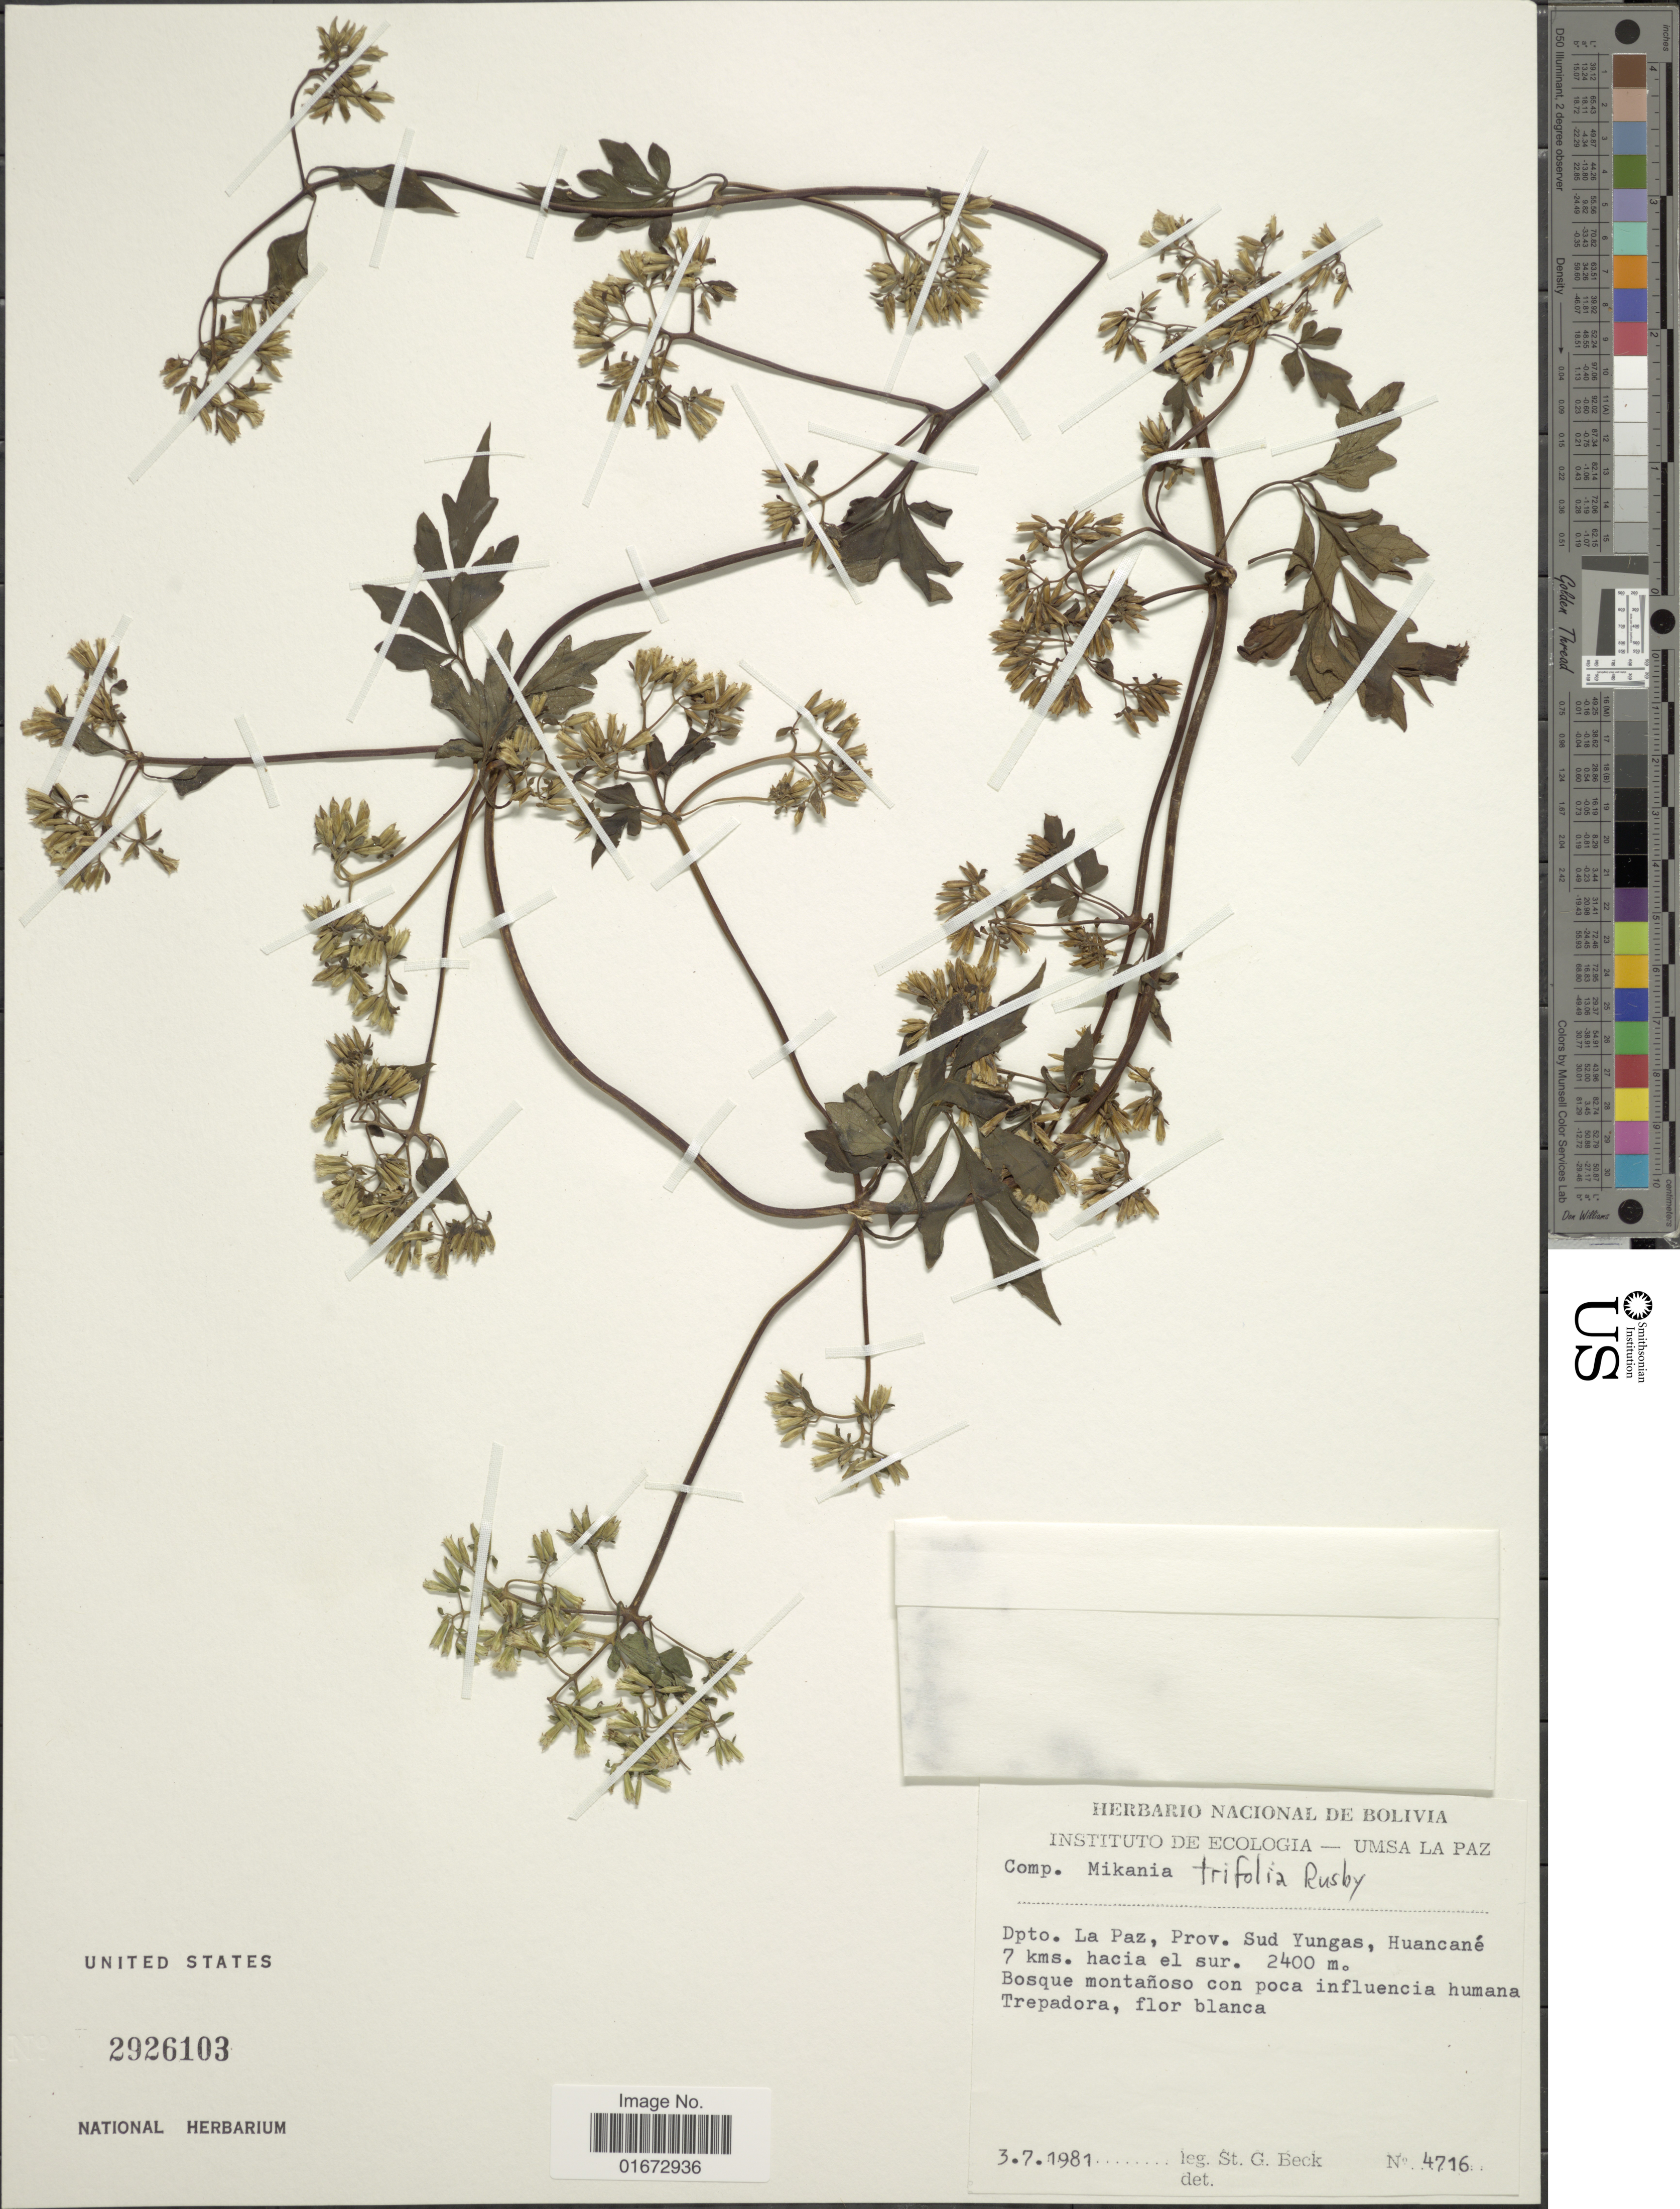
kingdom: Plantae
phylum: Tracheophyta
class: Magnoliopsida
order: Asterales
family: Asteraceae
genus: Mikania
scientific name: Mikania trifolia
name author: (Rusby) B.L. Rob.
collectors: S. G. Beck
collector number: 4716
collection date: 1981-07-03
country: Bolivia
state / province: La Paz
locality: Dpto. La Paz, Prov. Sud Yungas, Huancané 7 kms. hacia el sur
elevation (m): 2400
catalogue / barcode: US 2926103